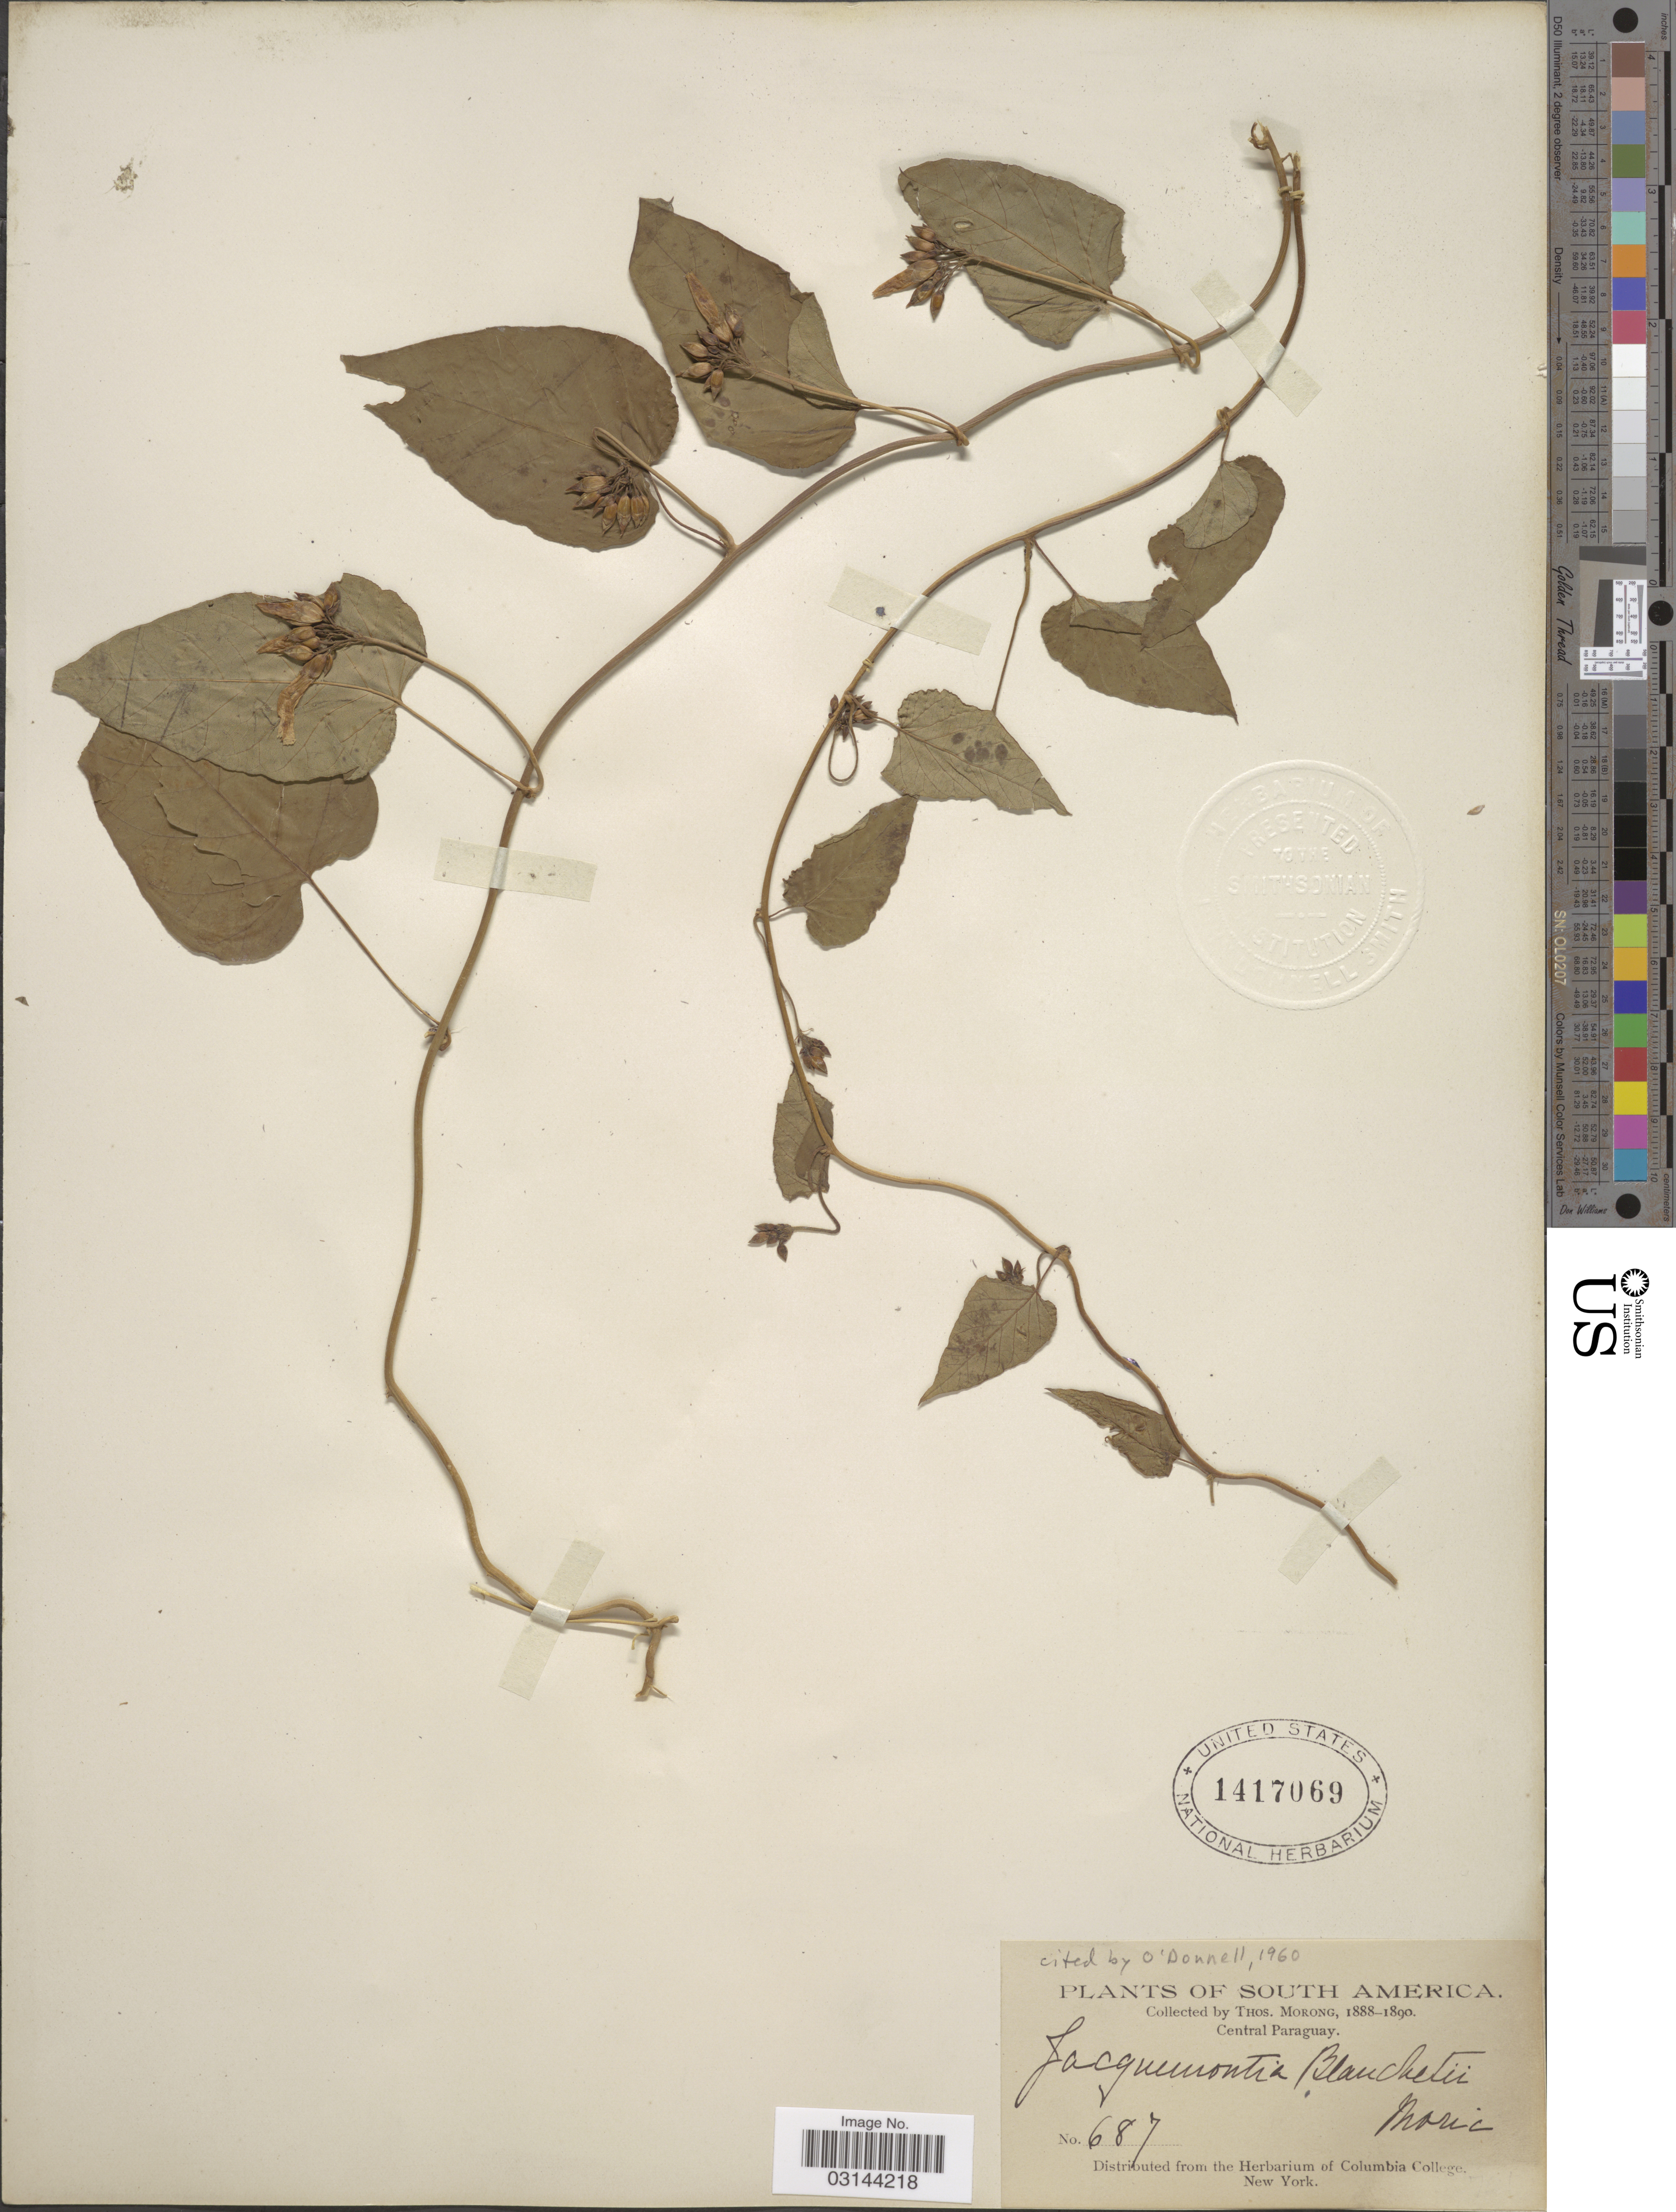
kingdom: Plantae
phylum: Tracheophyta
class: Magnoliopsida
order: Solanales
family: Convolvulaceae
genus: Jacquemontia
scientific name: Jacquemontia blanchetii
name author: Moric.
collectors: ex herb. T. Morong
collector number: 687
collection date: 1888/1890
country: Paraguay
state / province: Central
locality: Central Paraguay.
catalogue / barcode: US 1417069